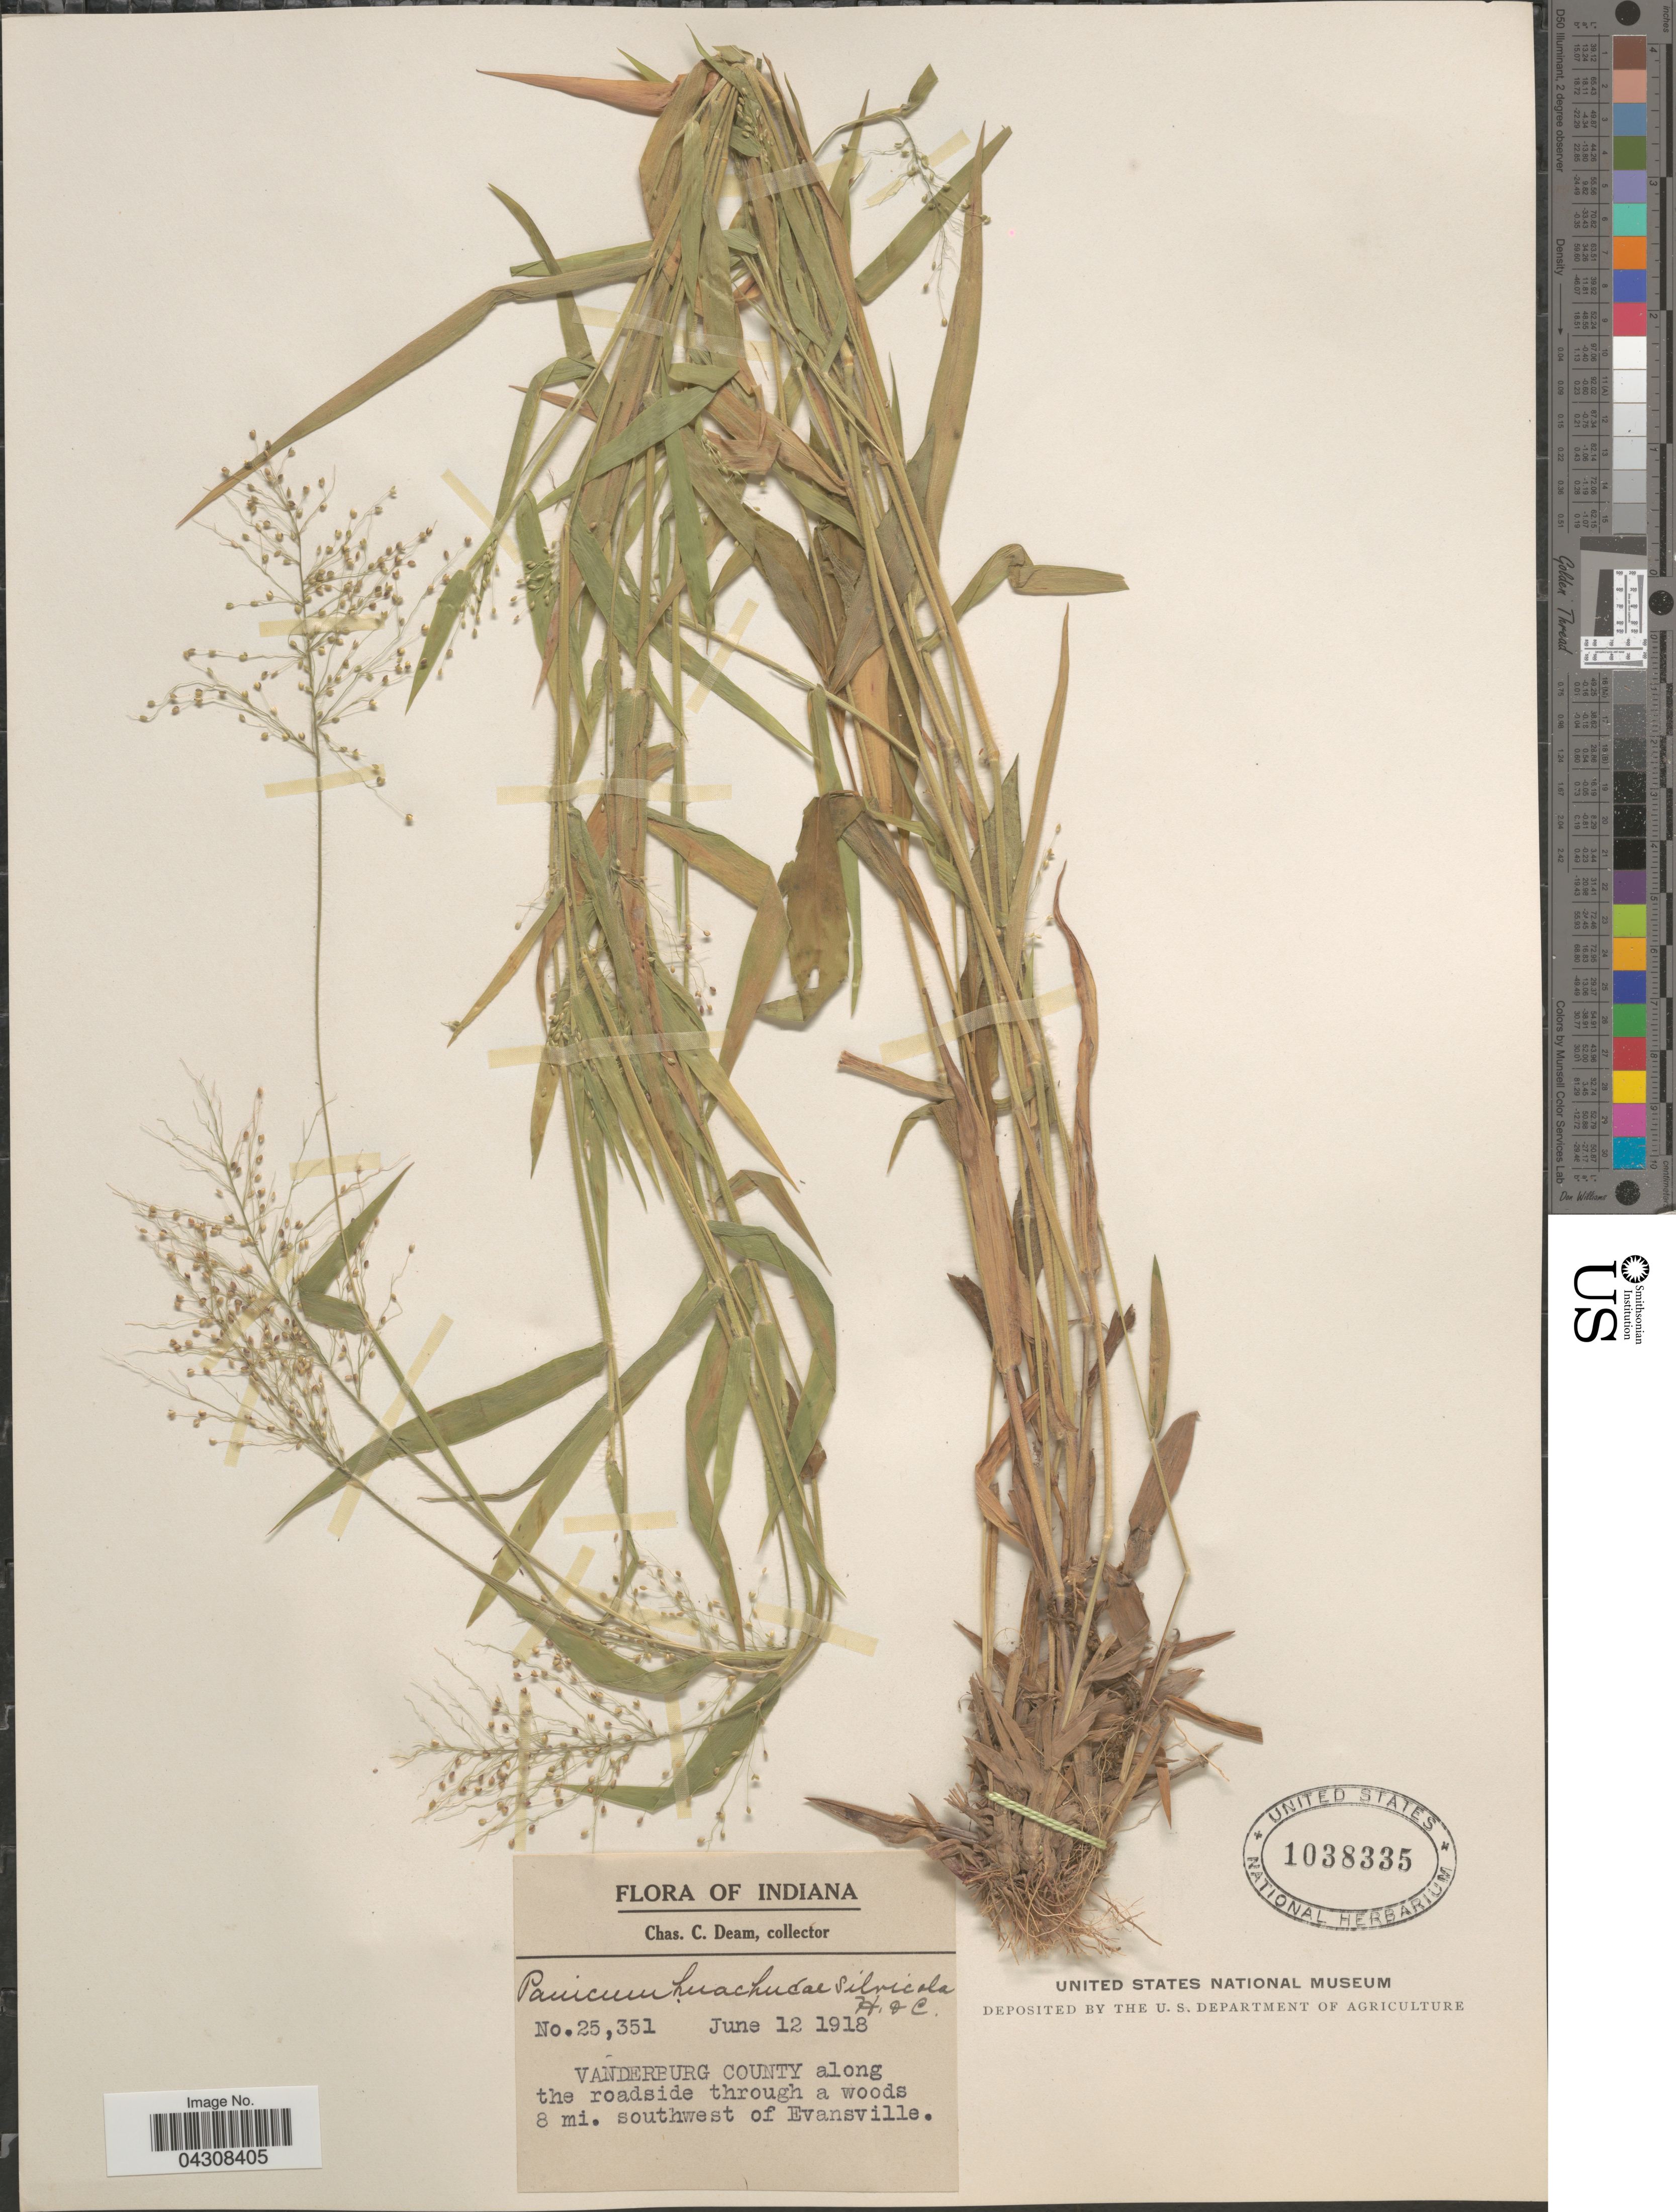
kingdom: Plantae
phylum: Tracheophyta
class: Liliopsida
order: Poales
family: Poaceae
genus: Dichanthelium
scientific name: Dichanthelium acuminatum var. acuminatum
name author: (Sw.) Gould & C.A. Clark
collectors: C. C. Deam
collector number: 25351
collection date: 1918-06-12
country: United States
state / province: Indiana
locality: Vanderburg County along the roadside through a woods 8 mi. southwest of Evansville.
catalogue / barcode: US 1038335